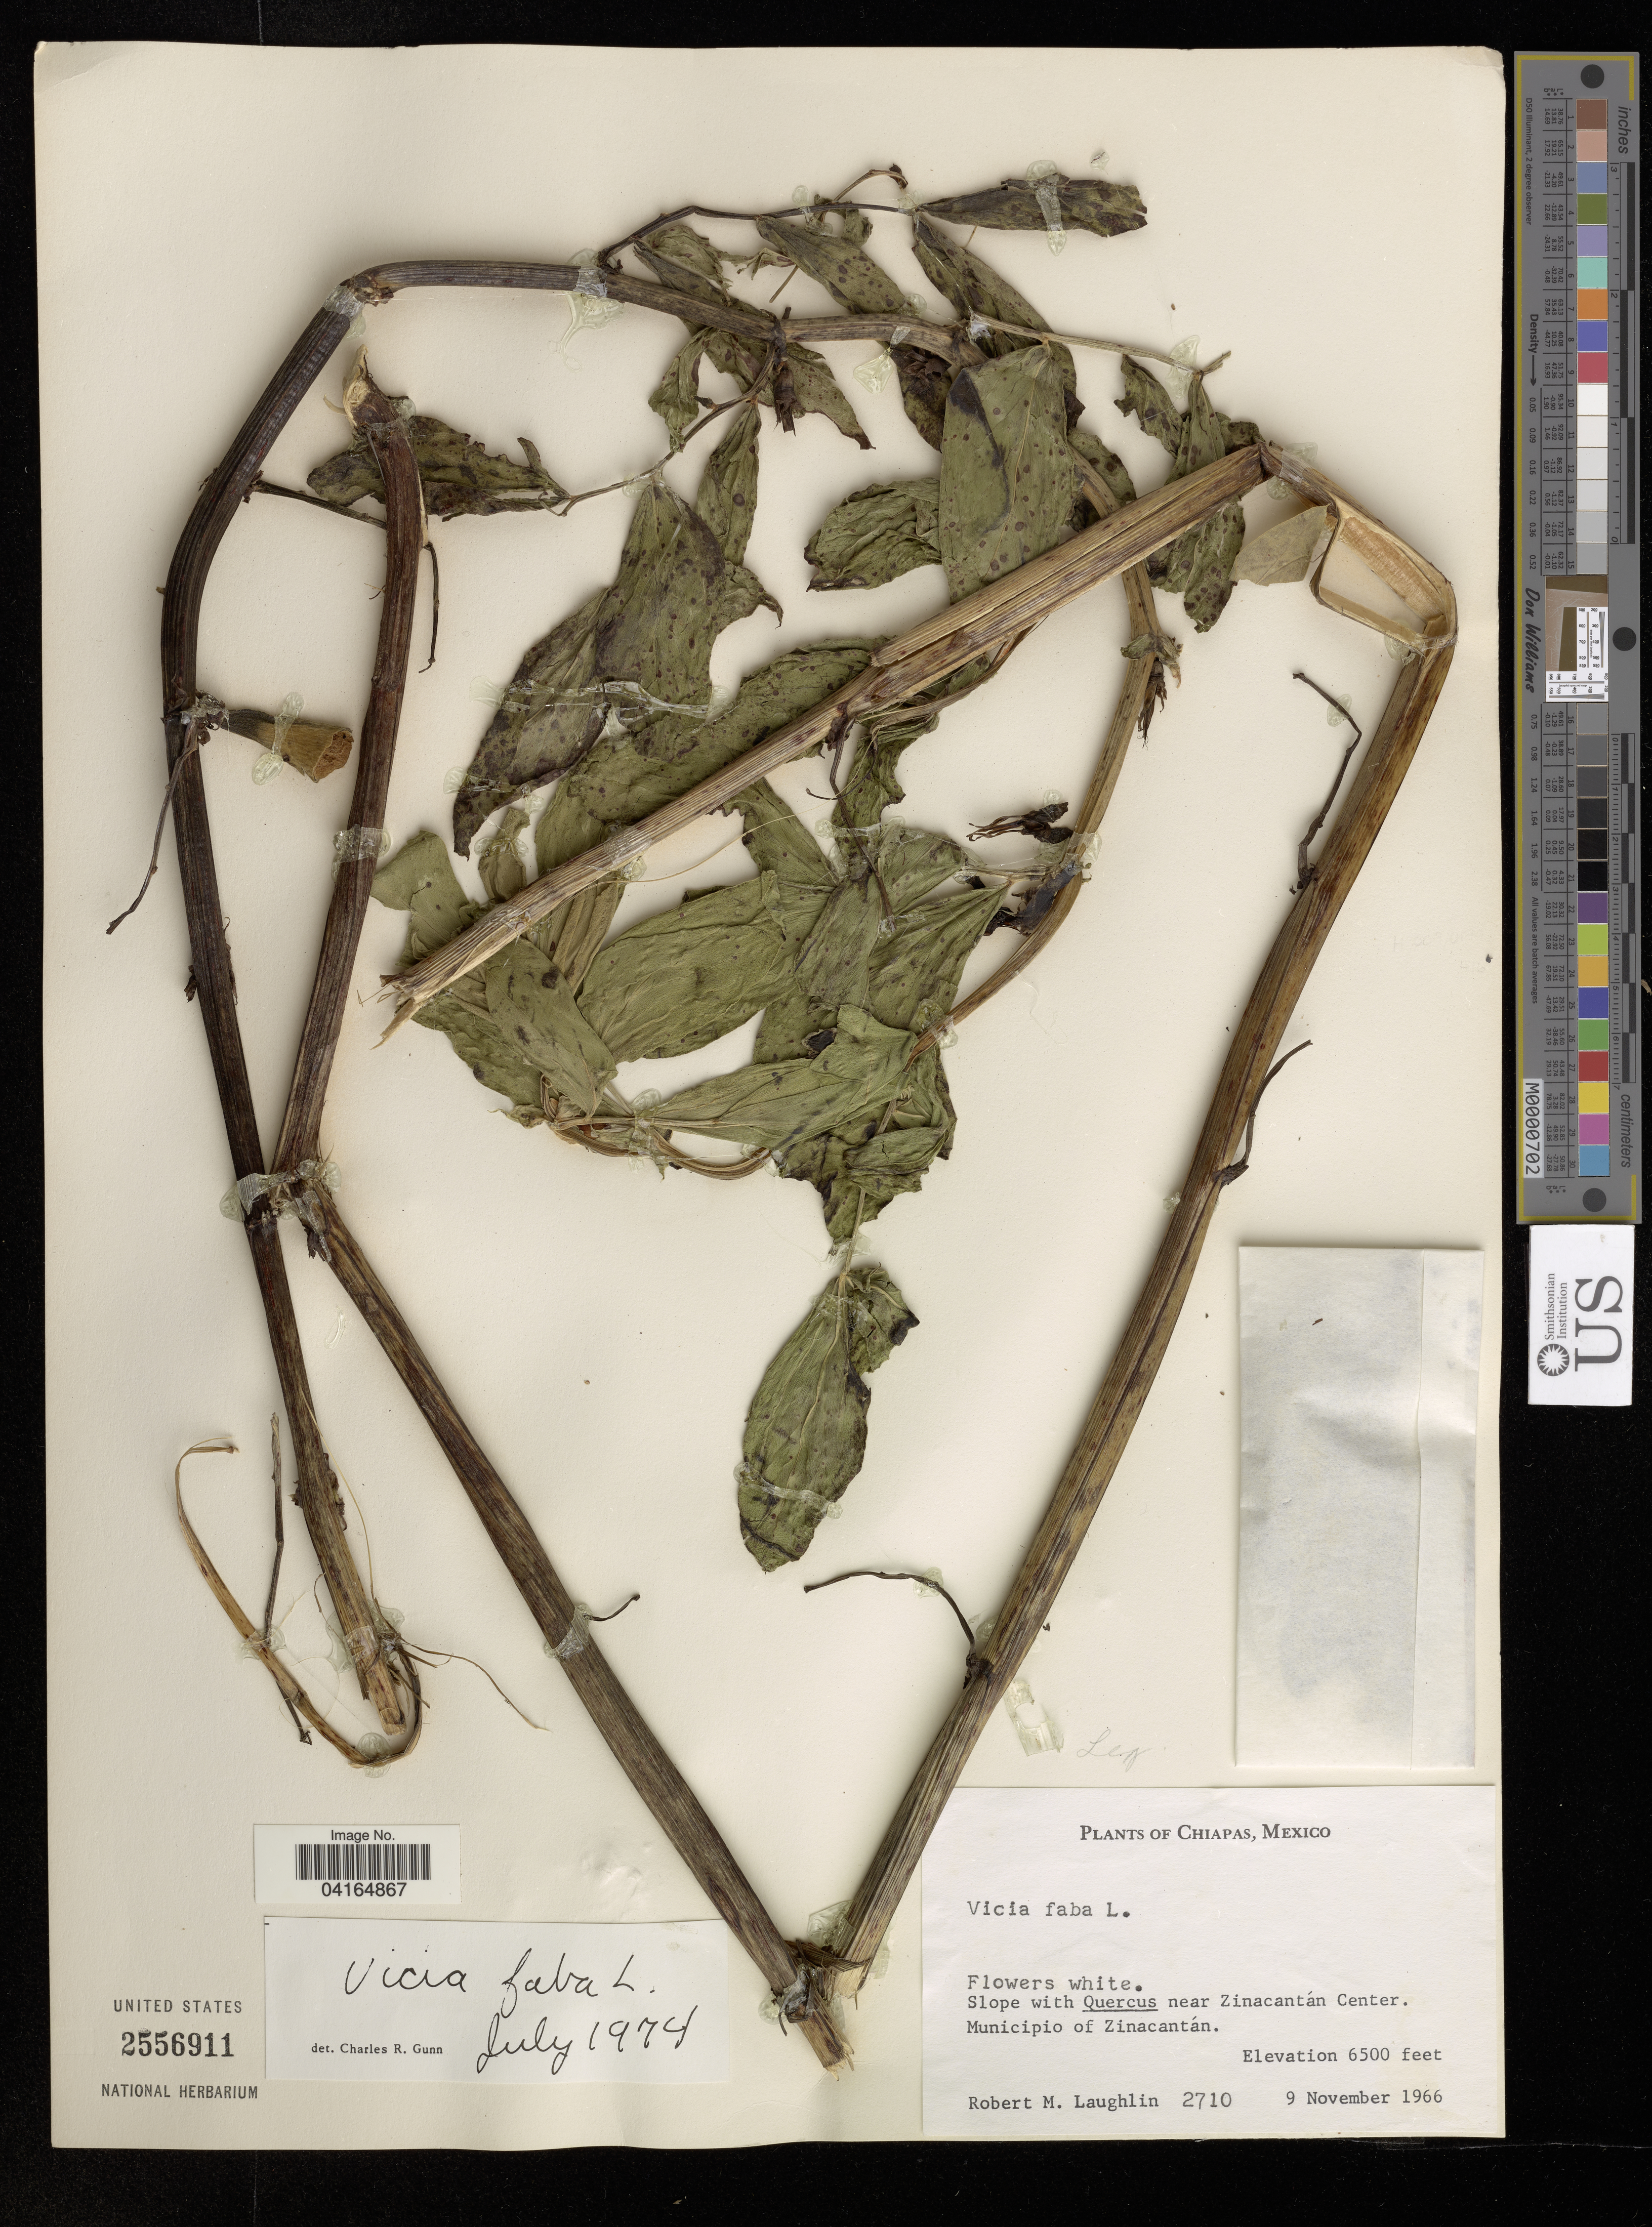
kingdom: Plantae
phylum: Tracheophyta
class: Magnoliopsida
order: Fabales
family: Fabaceae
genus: Vicia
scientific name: Vicia faba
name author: L.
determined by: Hechenleitner, Paulina, RBG Edinburgh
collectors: R. M. Laughlin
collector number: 2710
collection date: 1966-11-09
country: Mexico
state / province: Chiapas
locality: Slope with Quercus near Zinacantán Center. Municipio of Zinacantán.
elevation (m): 1981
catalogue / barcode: US 2556911